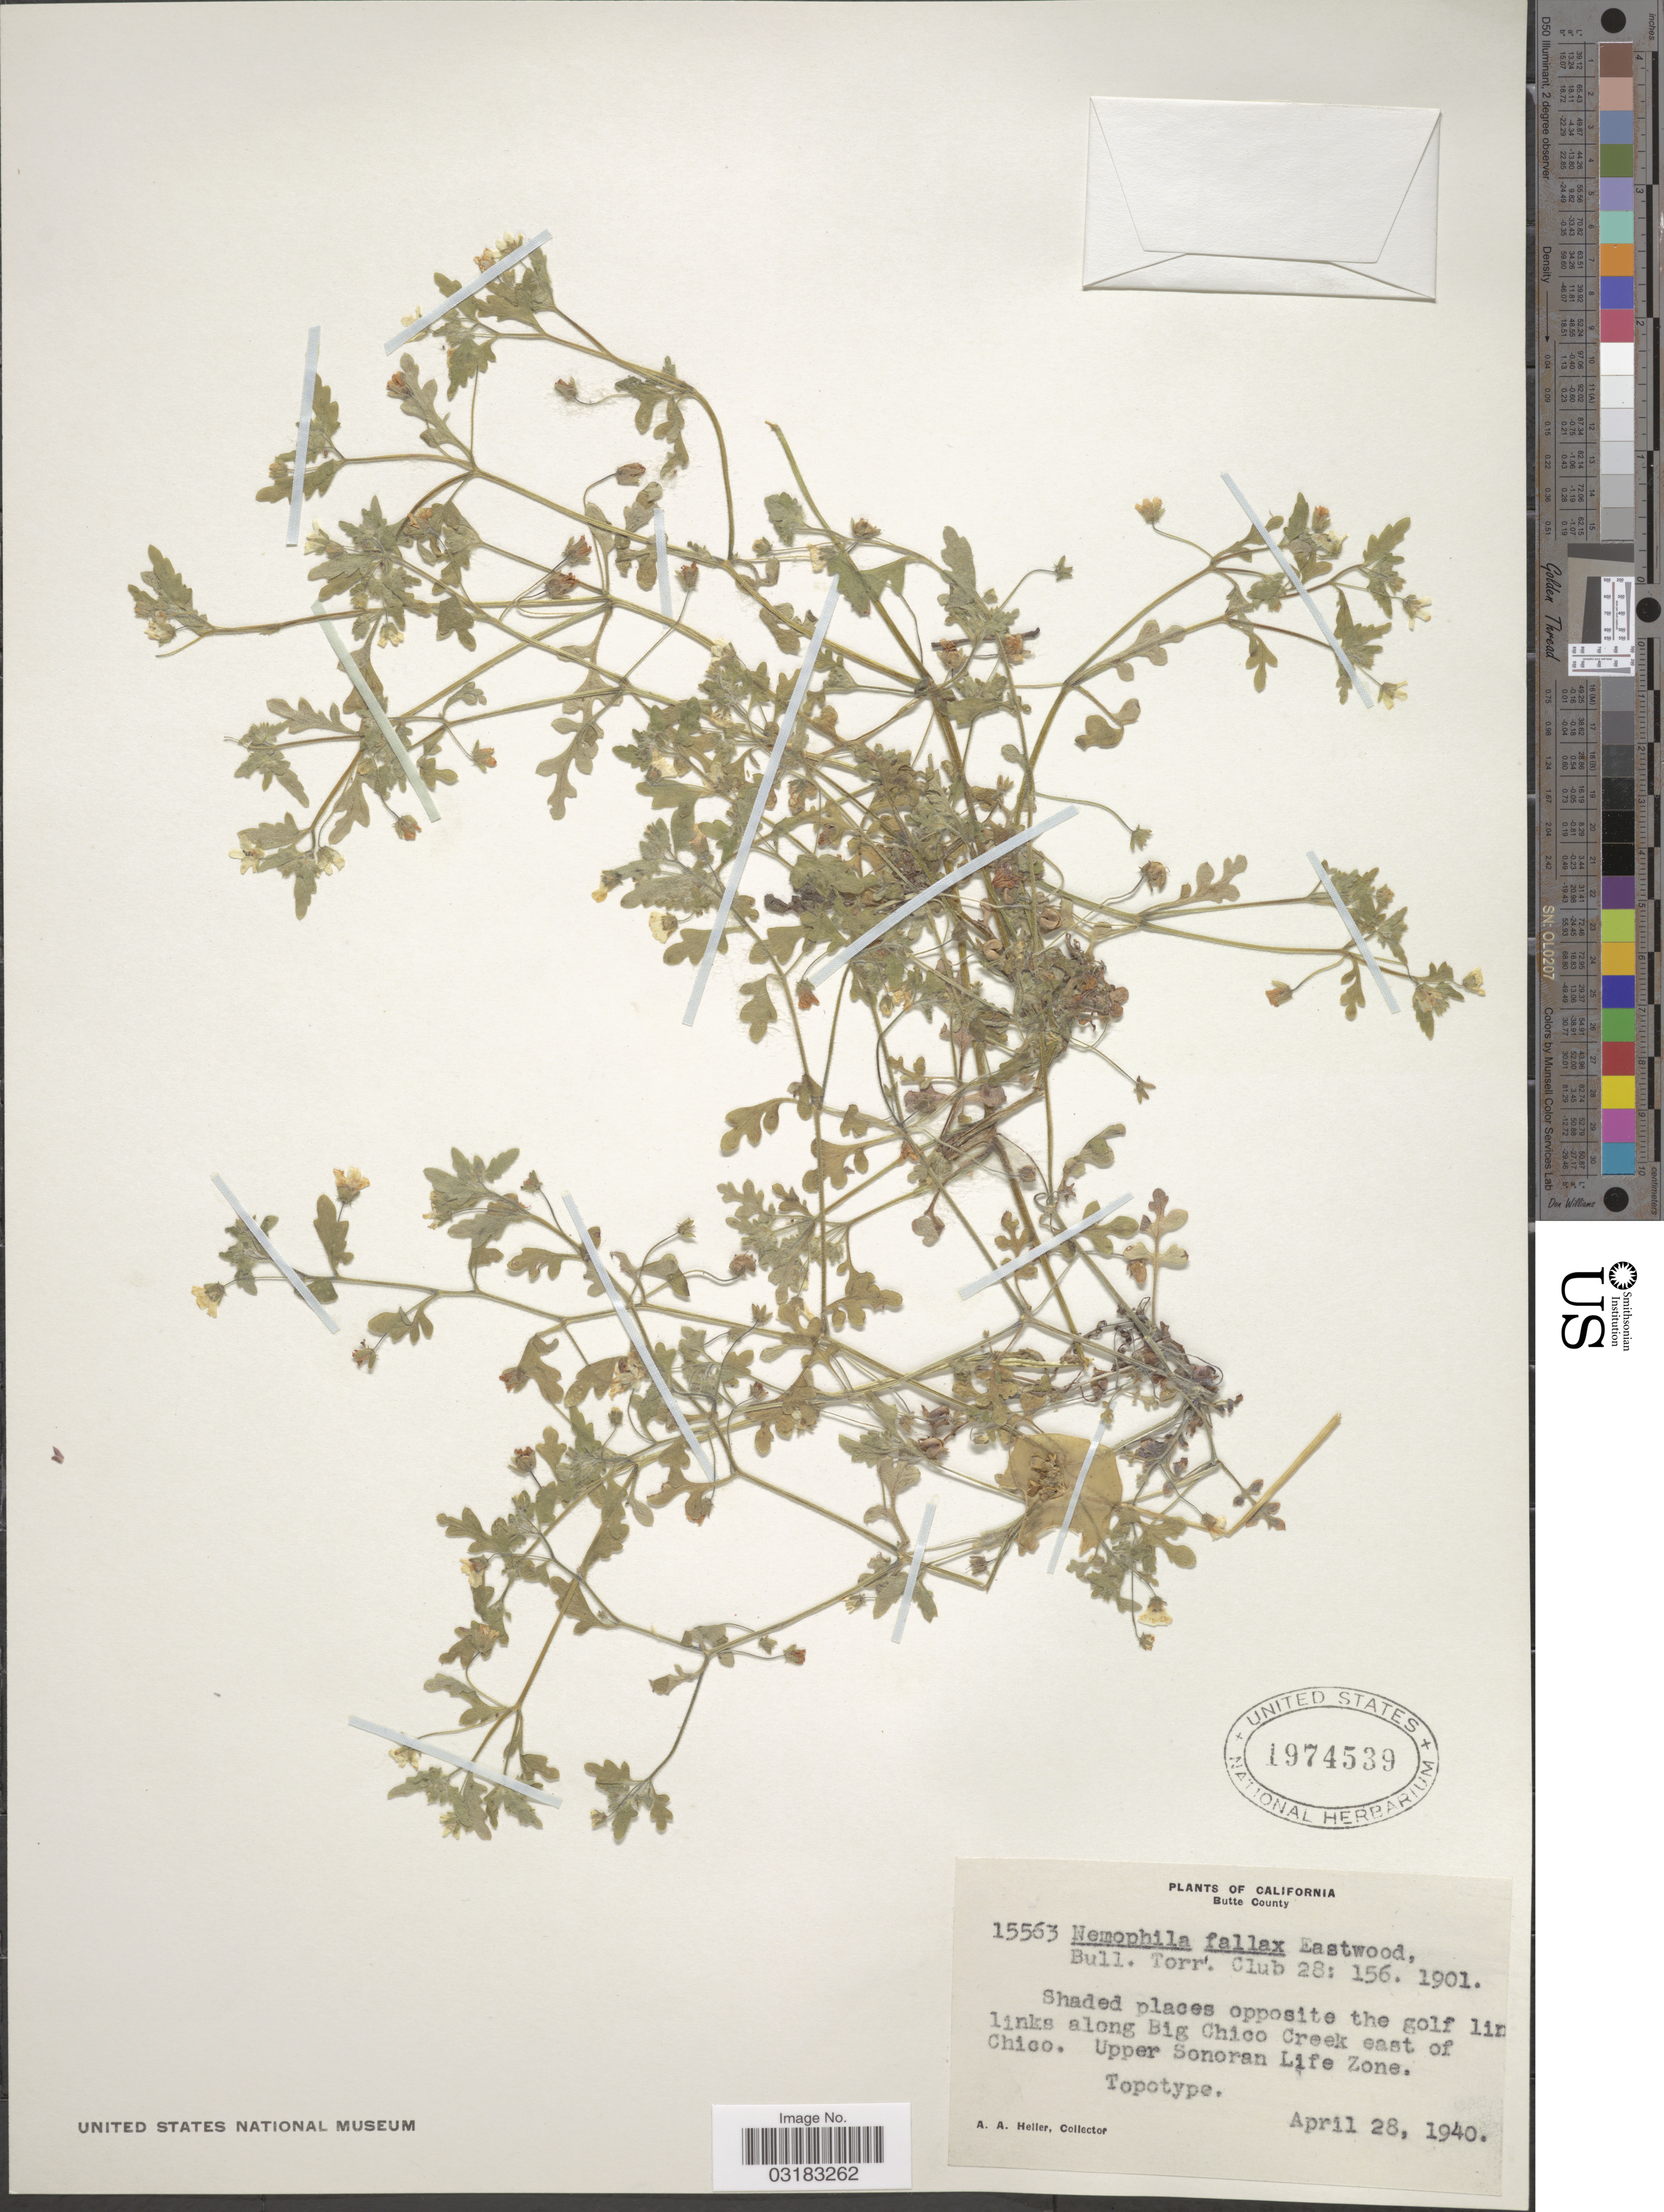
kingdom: Plantae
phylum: Tracheophyta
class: Magnoliopsida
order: Boraginales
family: Hydrophyllaceae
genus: Nemophila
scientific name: Nemophila fallax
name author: Eastw.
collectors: A. A. Heller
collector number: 15563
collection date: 1940-04-28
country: United States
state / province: California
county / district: Butte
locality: Butte County. Shaded places opposite the golf line links along Big Chico Creek east of Chico. Upper Sonoran Life Zone.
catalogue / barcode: US 1974539